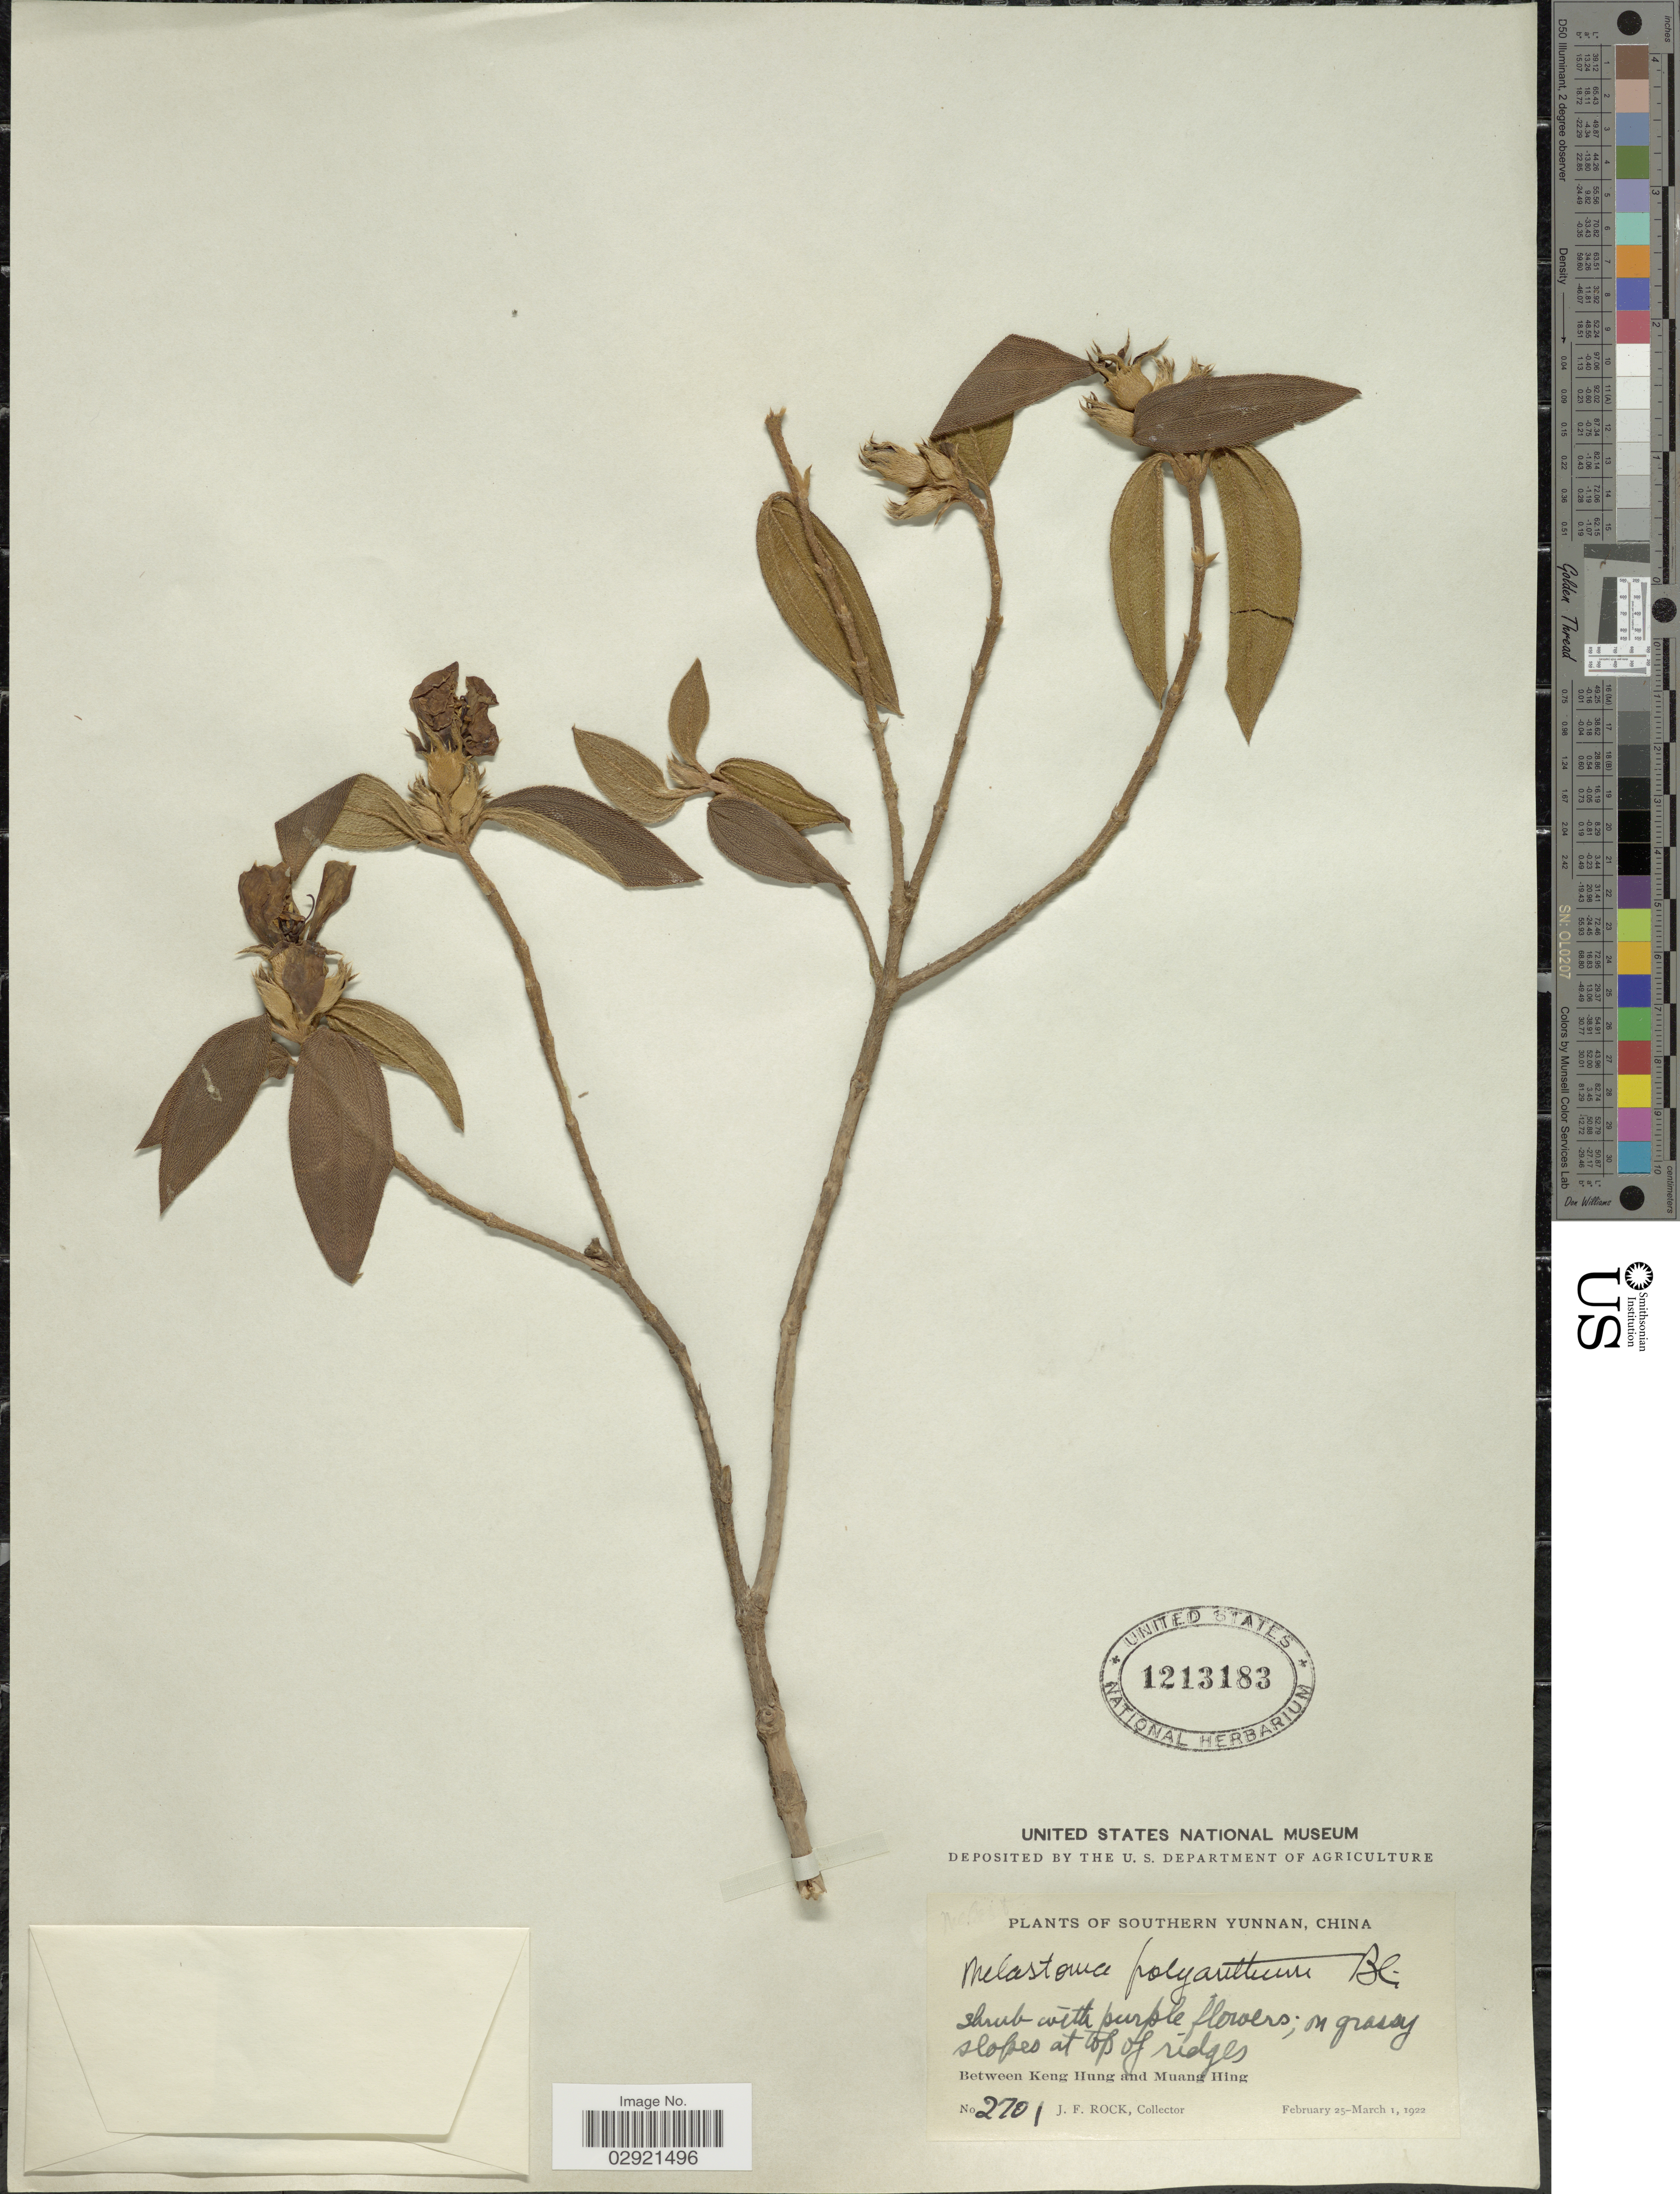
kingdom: Plantae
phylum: Tracheophyta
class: Magnoliopsida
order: Myrtales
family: Melastomataceae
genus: Melastoma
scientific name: Melastoma malabathricum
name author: L.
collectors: J. Rock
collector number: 2701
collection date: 1922-02-25/1922-03-01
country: China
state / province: Yunnan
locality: Southern Yunnan. Between Keng Hung and Muang Hing.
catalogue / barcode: US 1213183